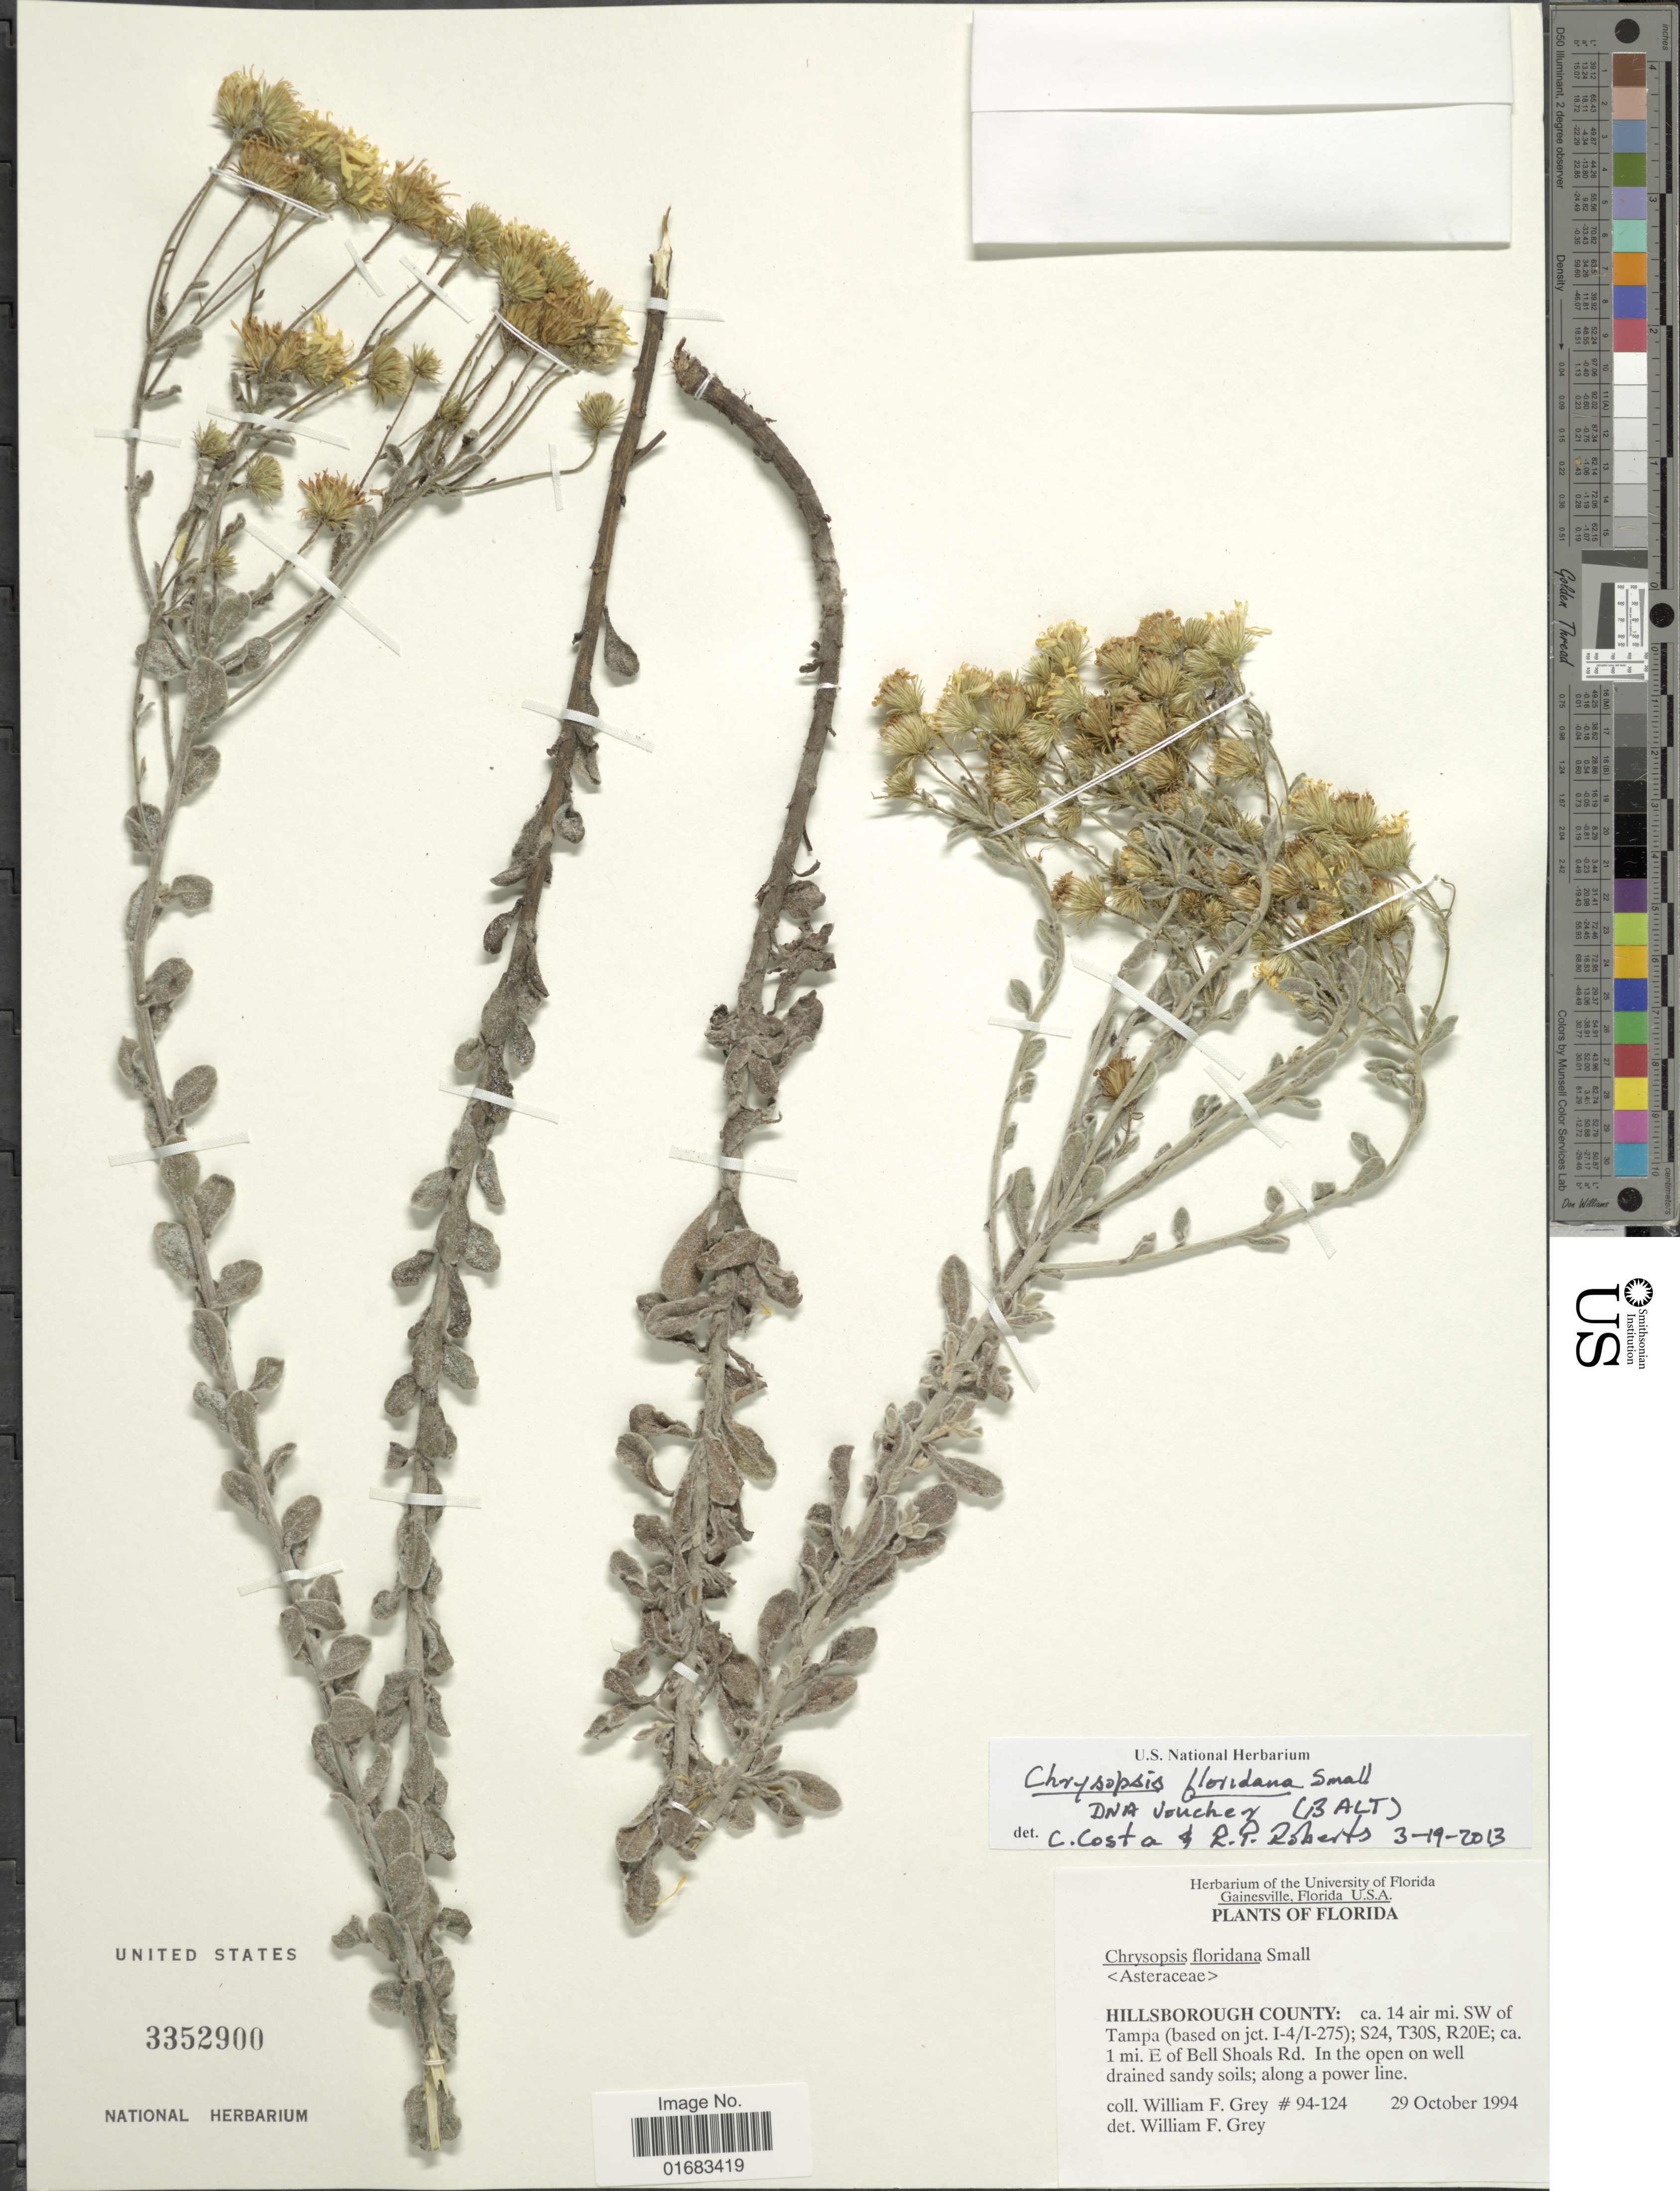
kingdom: Plantae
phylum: Tracheophyta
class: Magnoliopsida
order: Asterales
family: Asteraceae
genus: Chrysopsis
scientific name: Chrysopsis floridana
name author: Small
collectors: W. Grey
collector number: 94-124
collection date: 1994-10-29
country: United States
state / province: Florida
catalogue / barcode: US 3352900